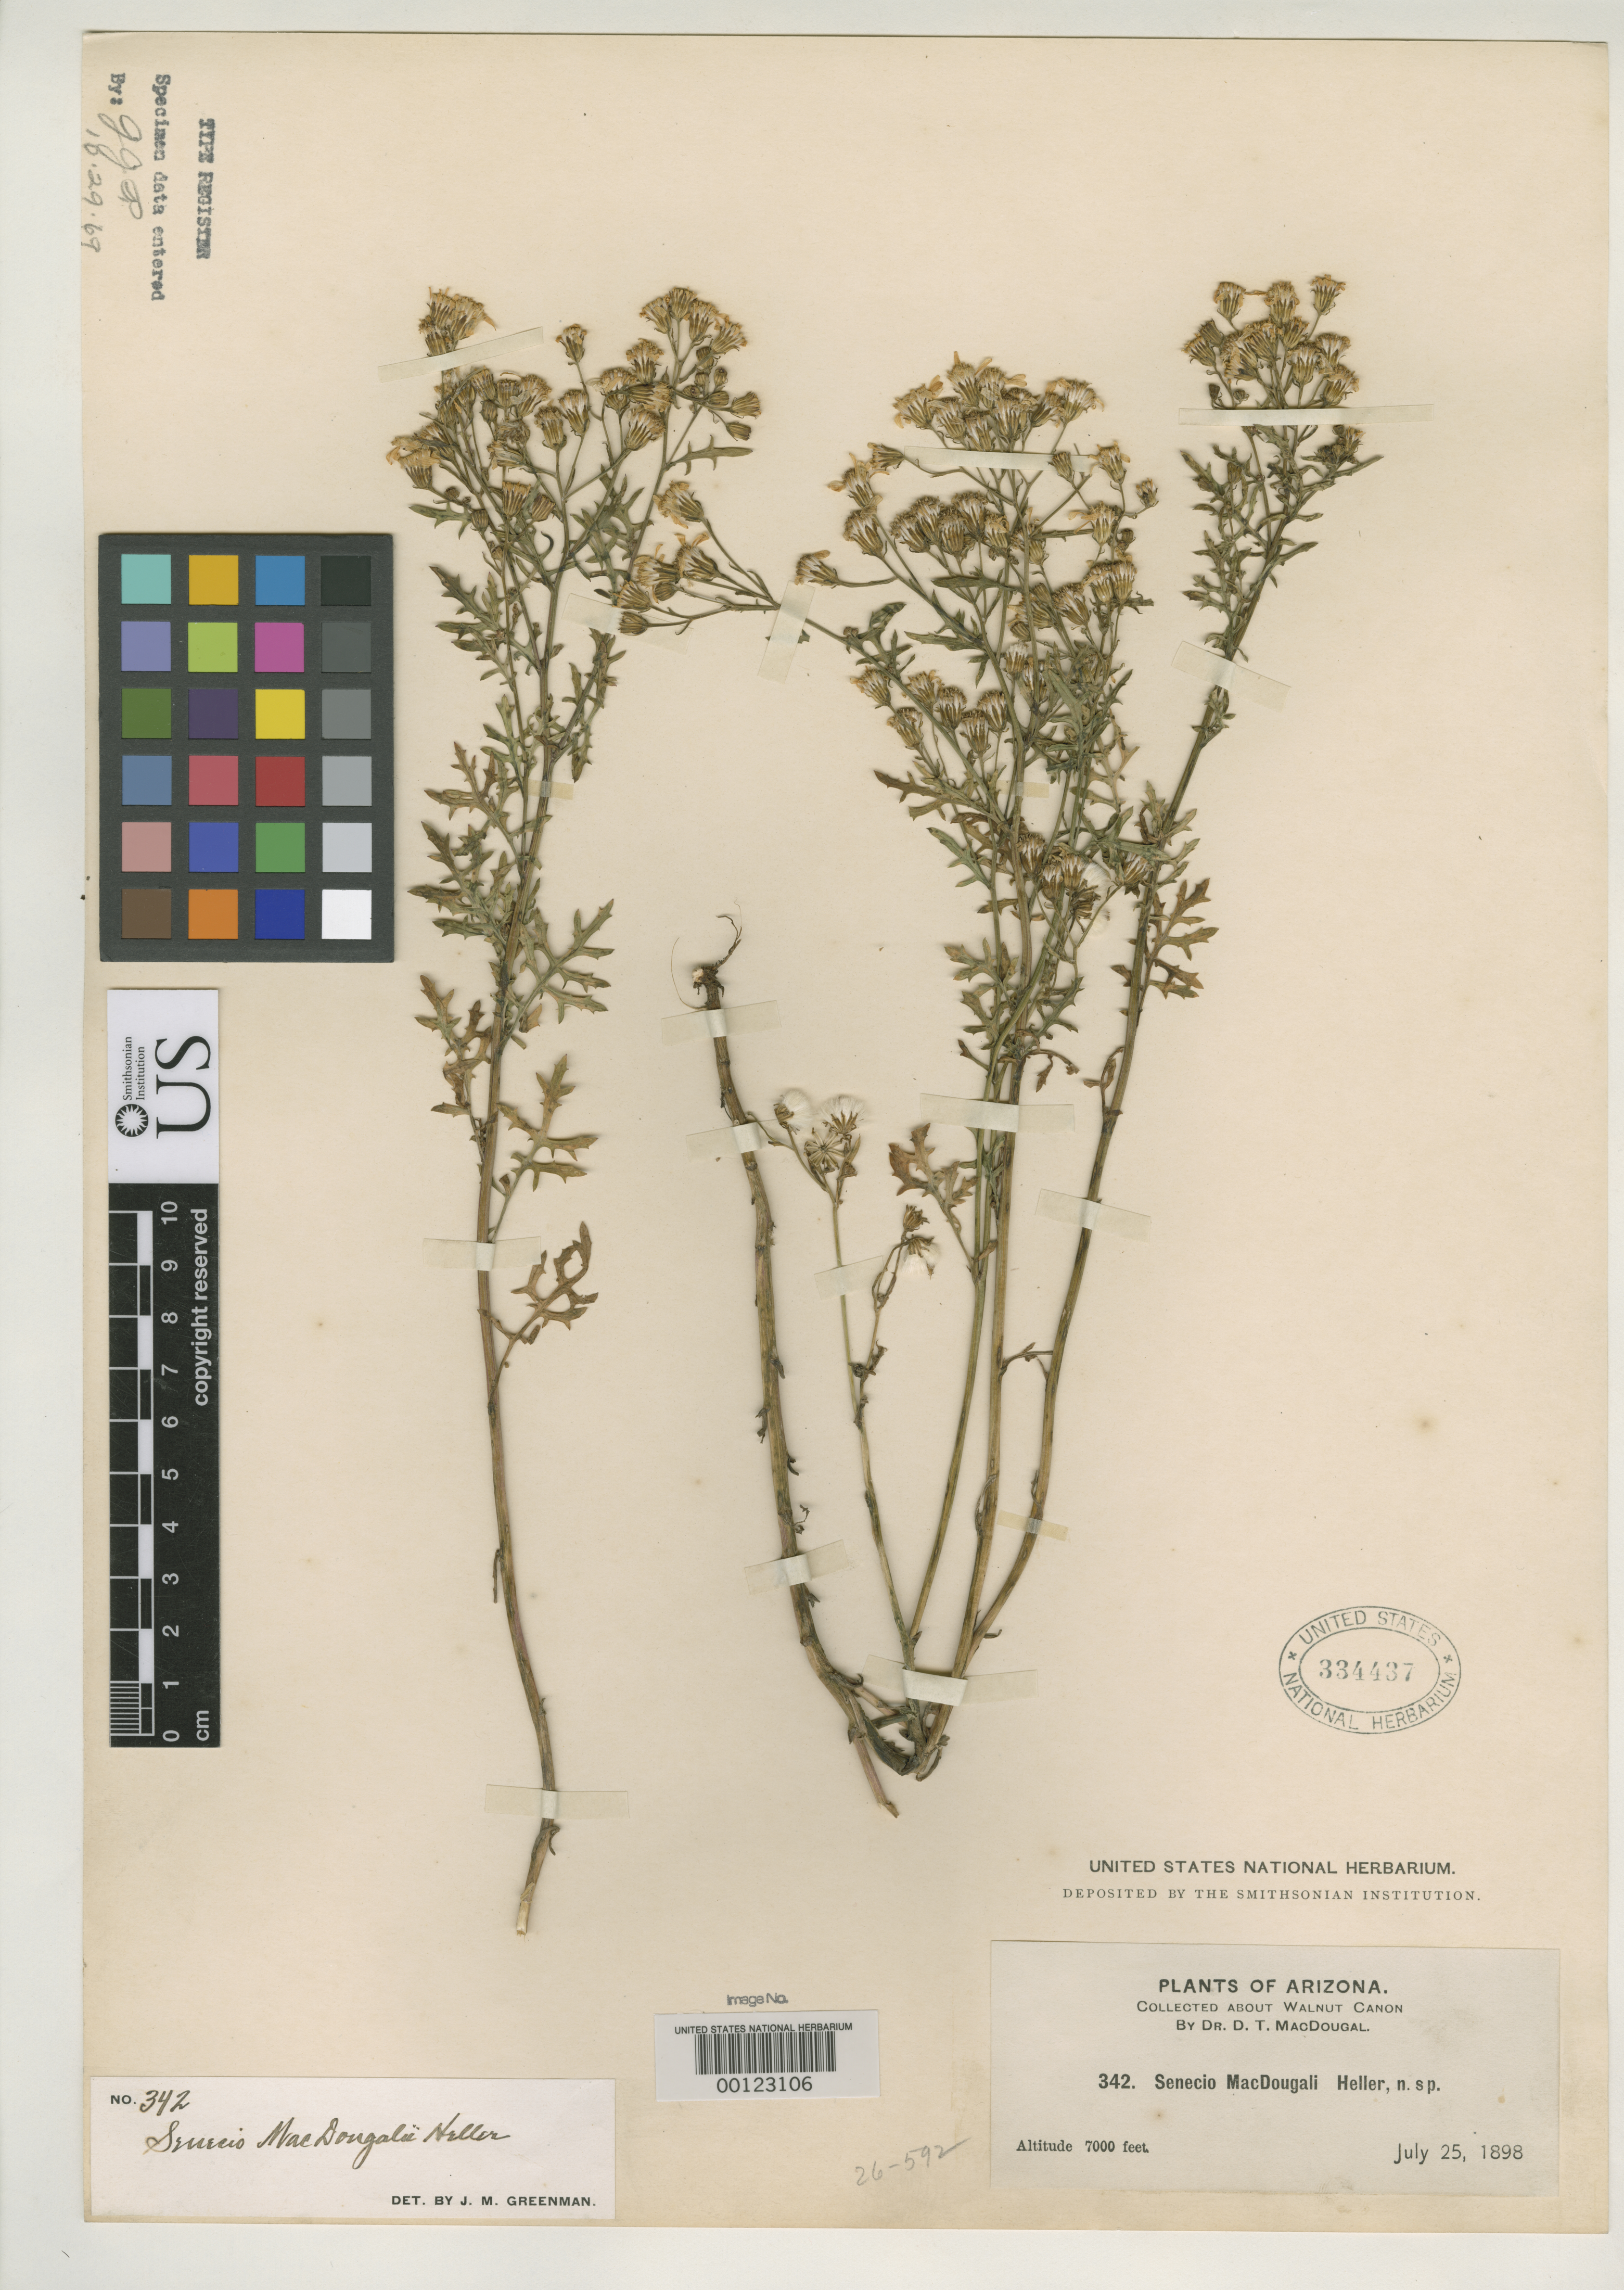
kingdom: Plantae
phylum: Tracheophyta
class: Magnoliopsida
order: Asterales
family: Asteraceae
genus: Senecio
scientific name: Senecio macdougalii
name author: A. Heller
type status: Isotype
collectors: D. T. MacDougal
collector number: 342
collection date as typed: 25 Jul 1898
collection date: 1898-07-25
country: United States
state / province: Arizona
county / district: Coconino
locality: Near Flagstaff; alt. 7000 ft.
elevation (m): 2134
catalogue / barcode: US 334437